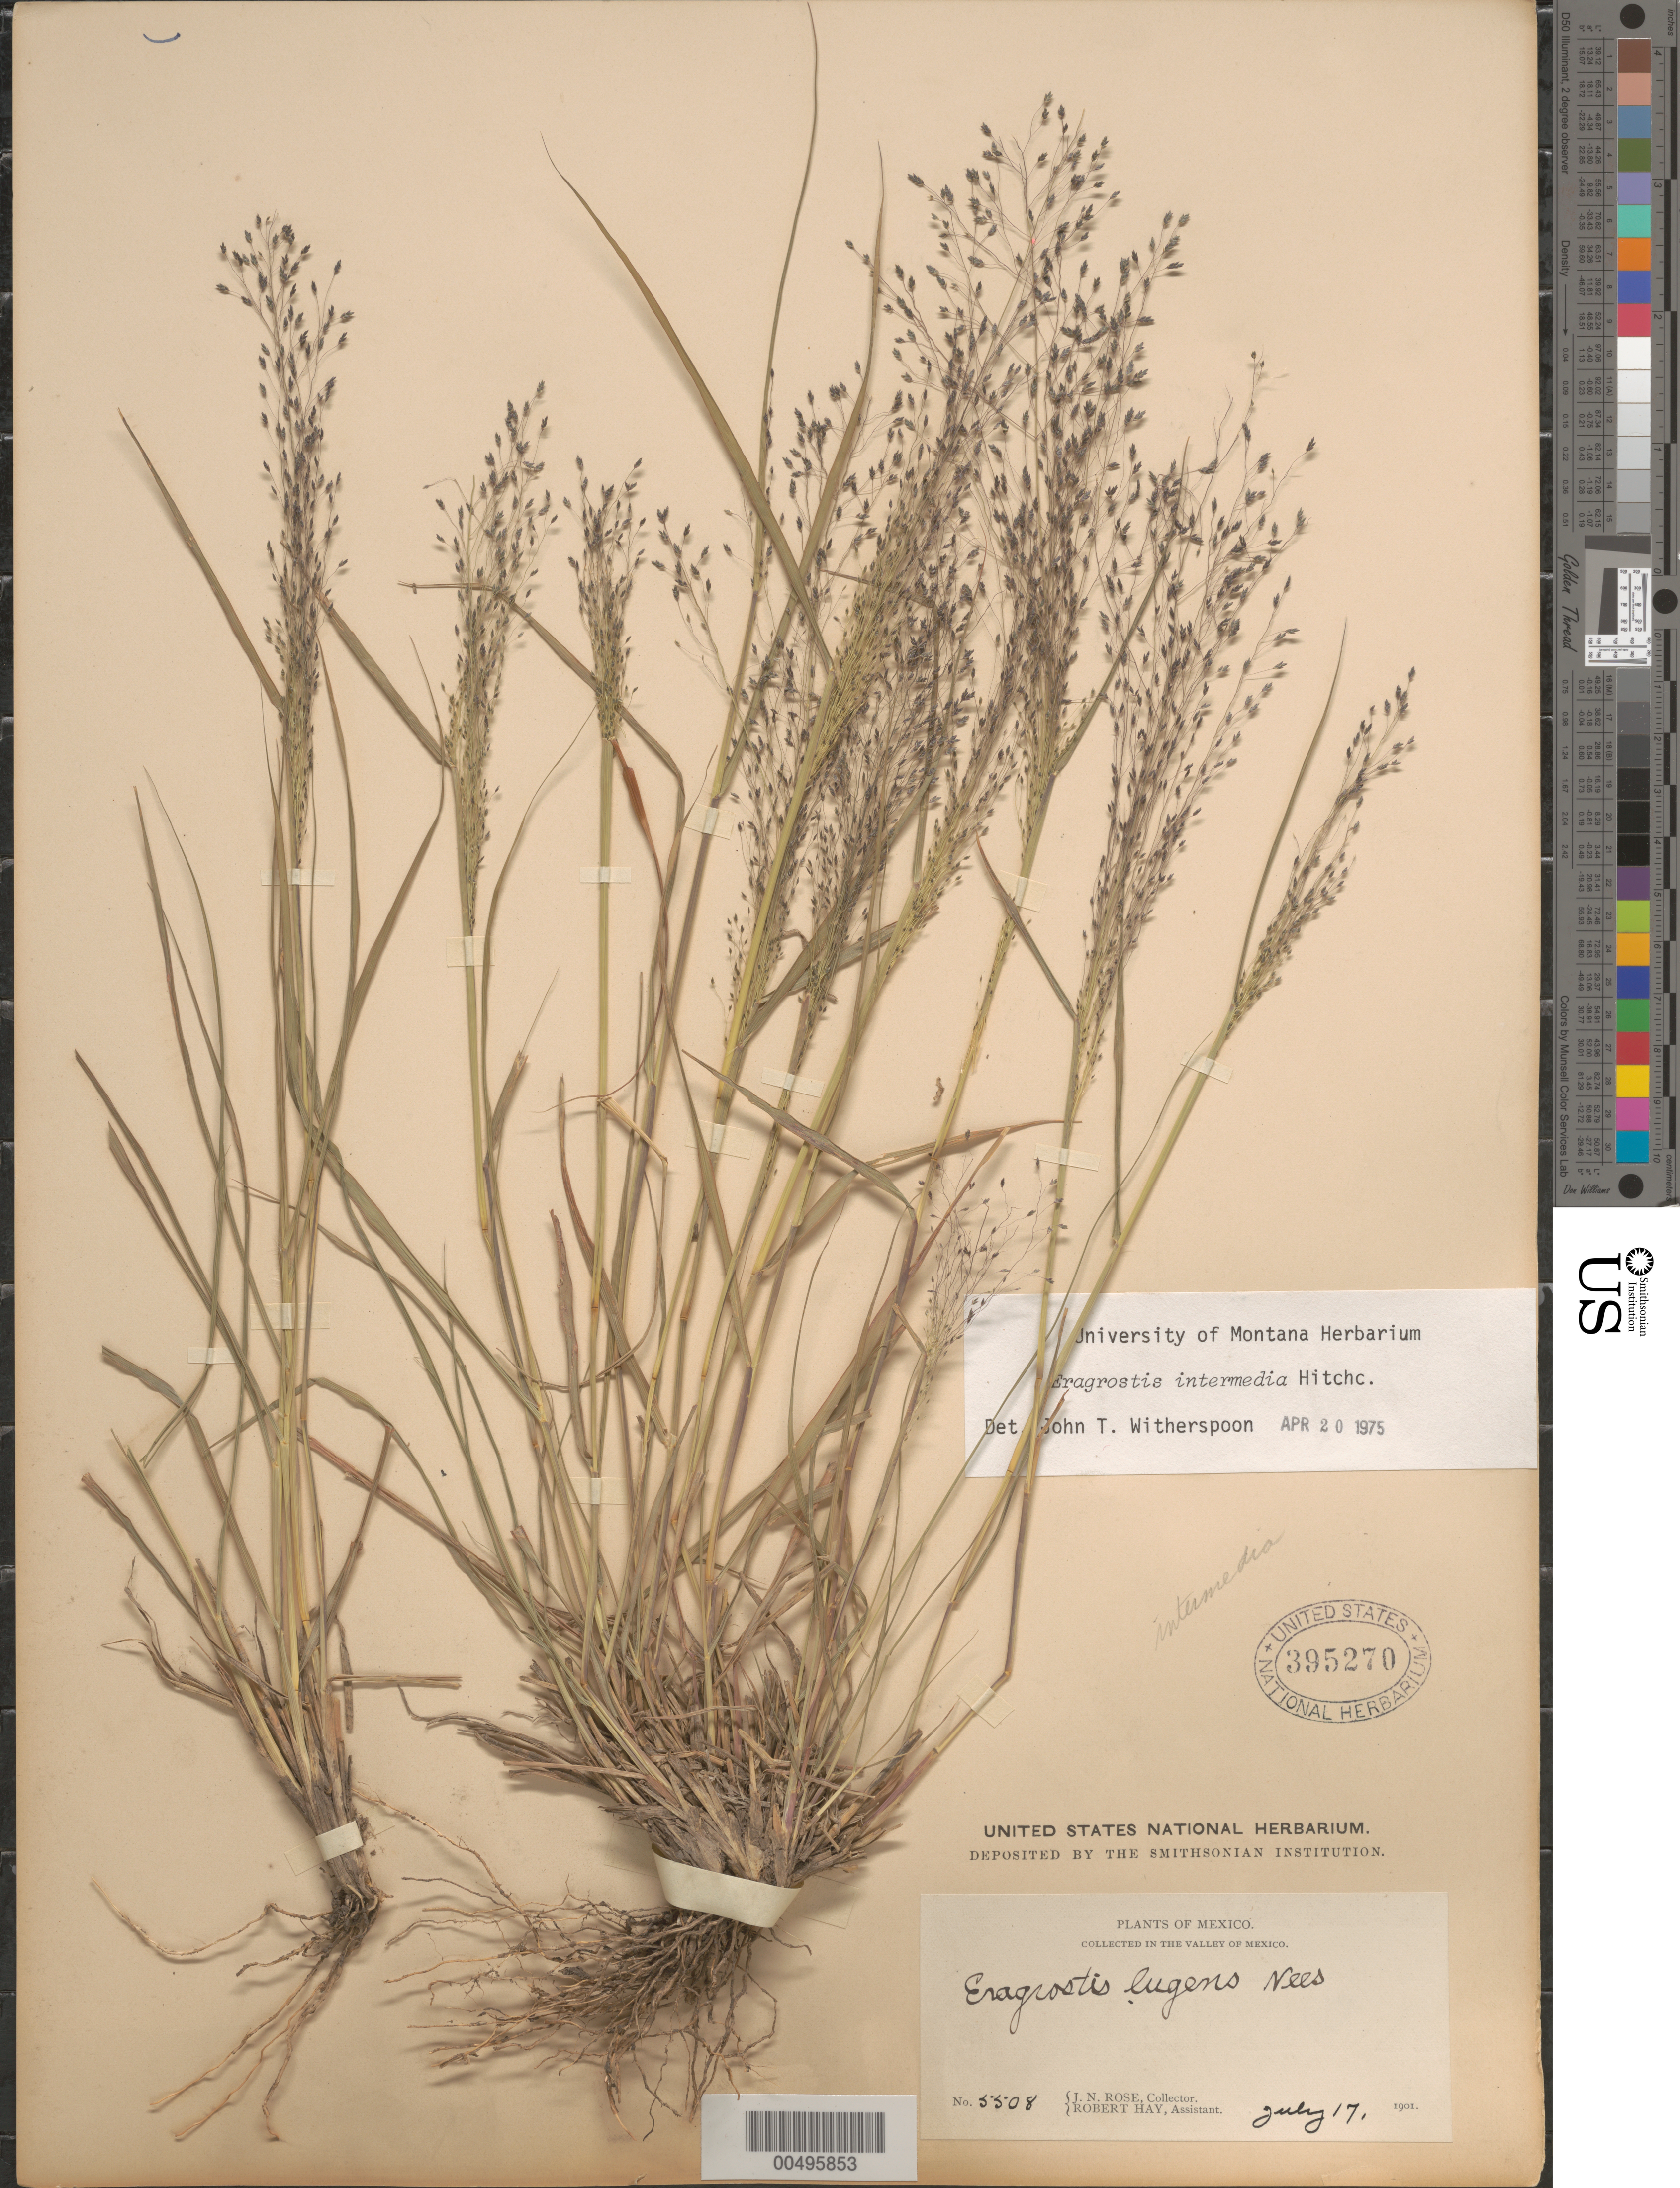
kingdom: Plantae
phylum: Tracheophyta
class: Liliopsida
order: Poales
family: Poaceae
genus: Eragrostis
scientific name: Eragrostis intermedia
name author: Hitchc.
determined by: Witherspoon, John T.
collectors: J. N. Rose & R. H. Hay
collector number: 5508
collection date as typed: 17 Jul 1901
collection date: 1901-07-17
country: Mexico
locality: Valley of Mexico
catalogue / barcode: US 395270